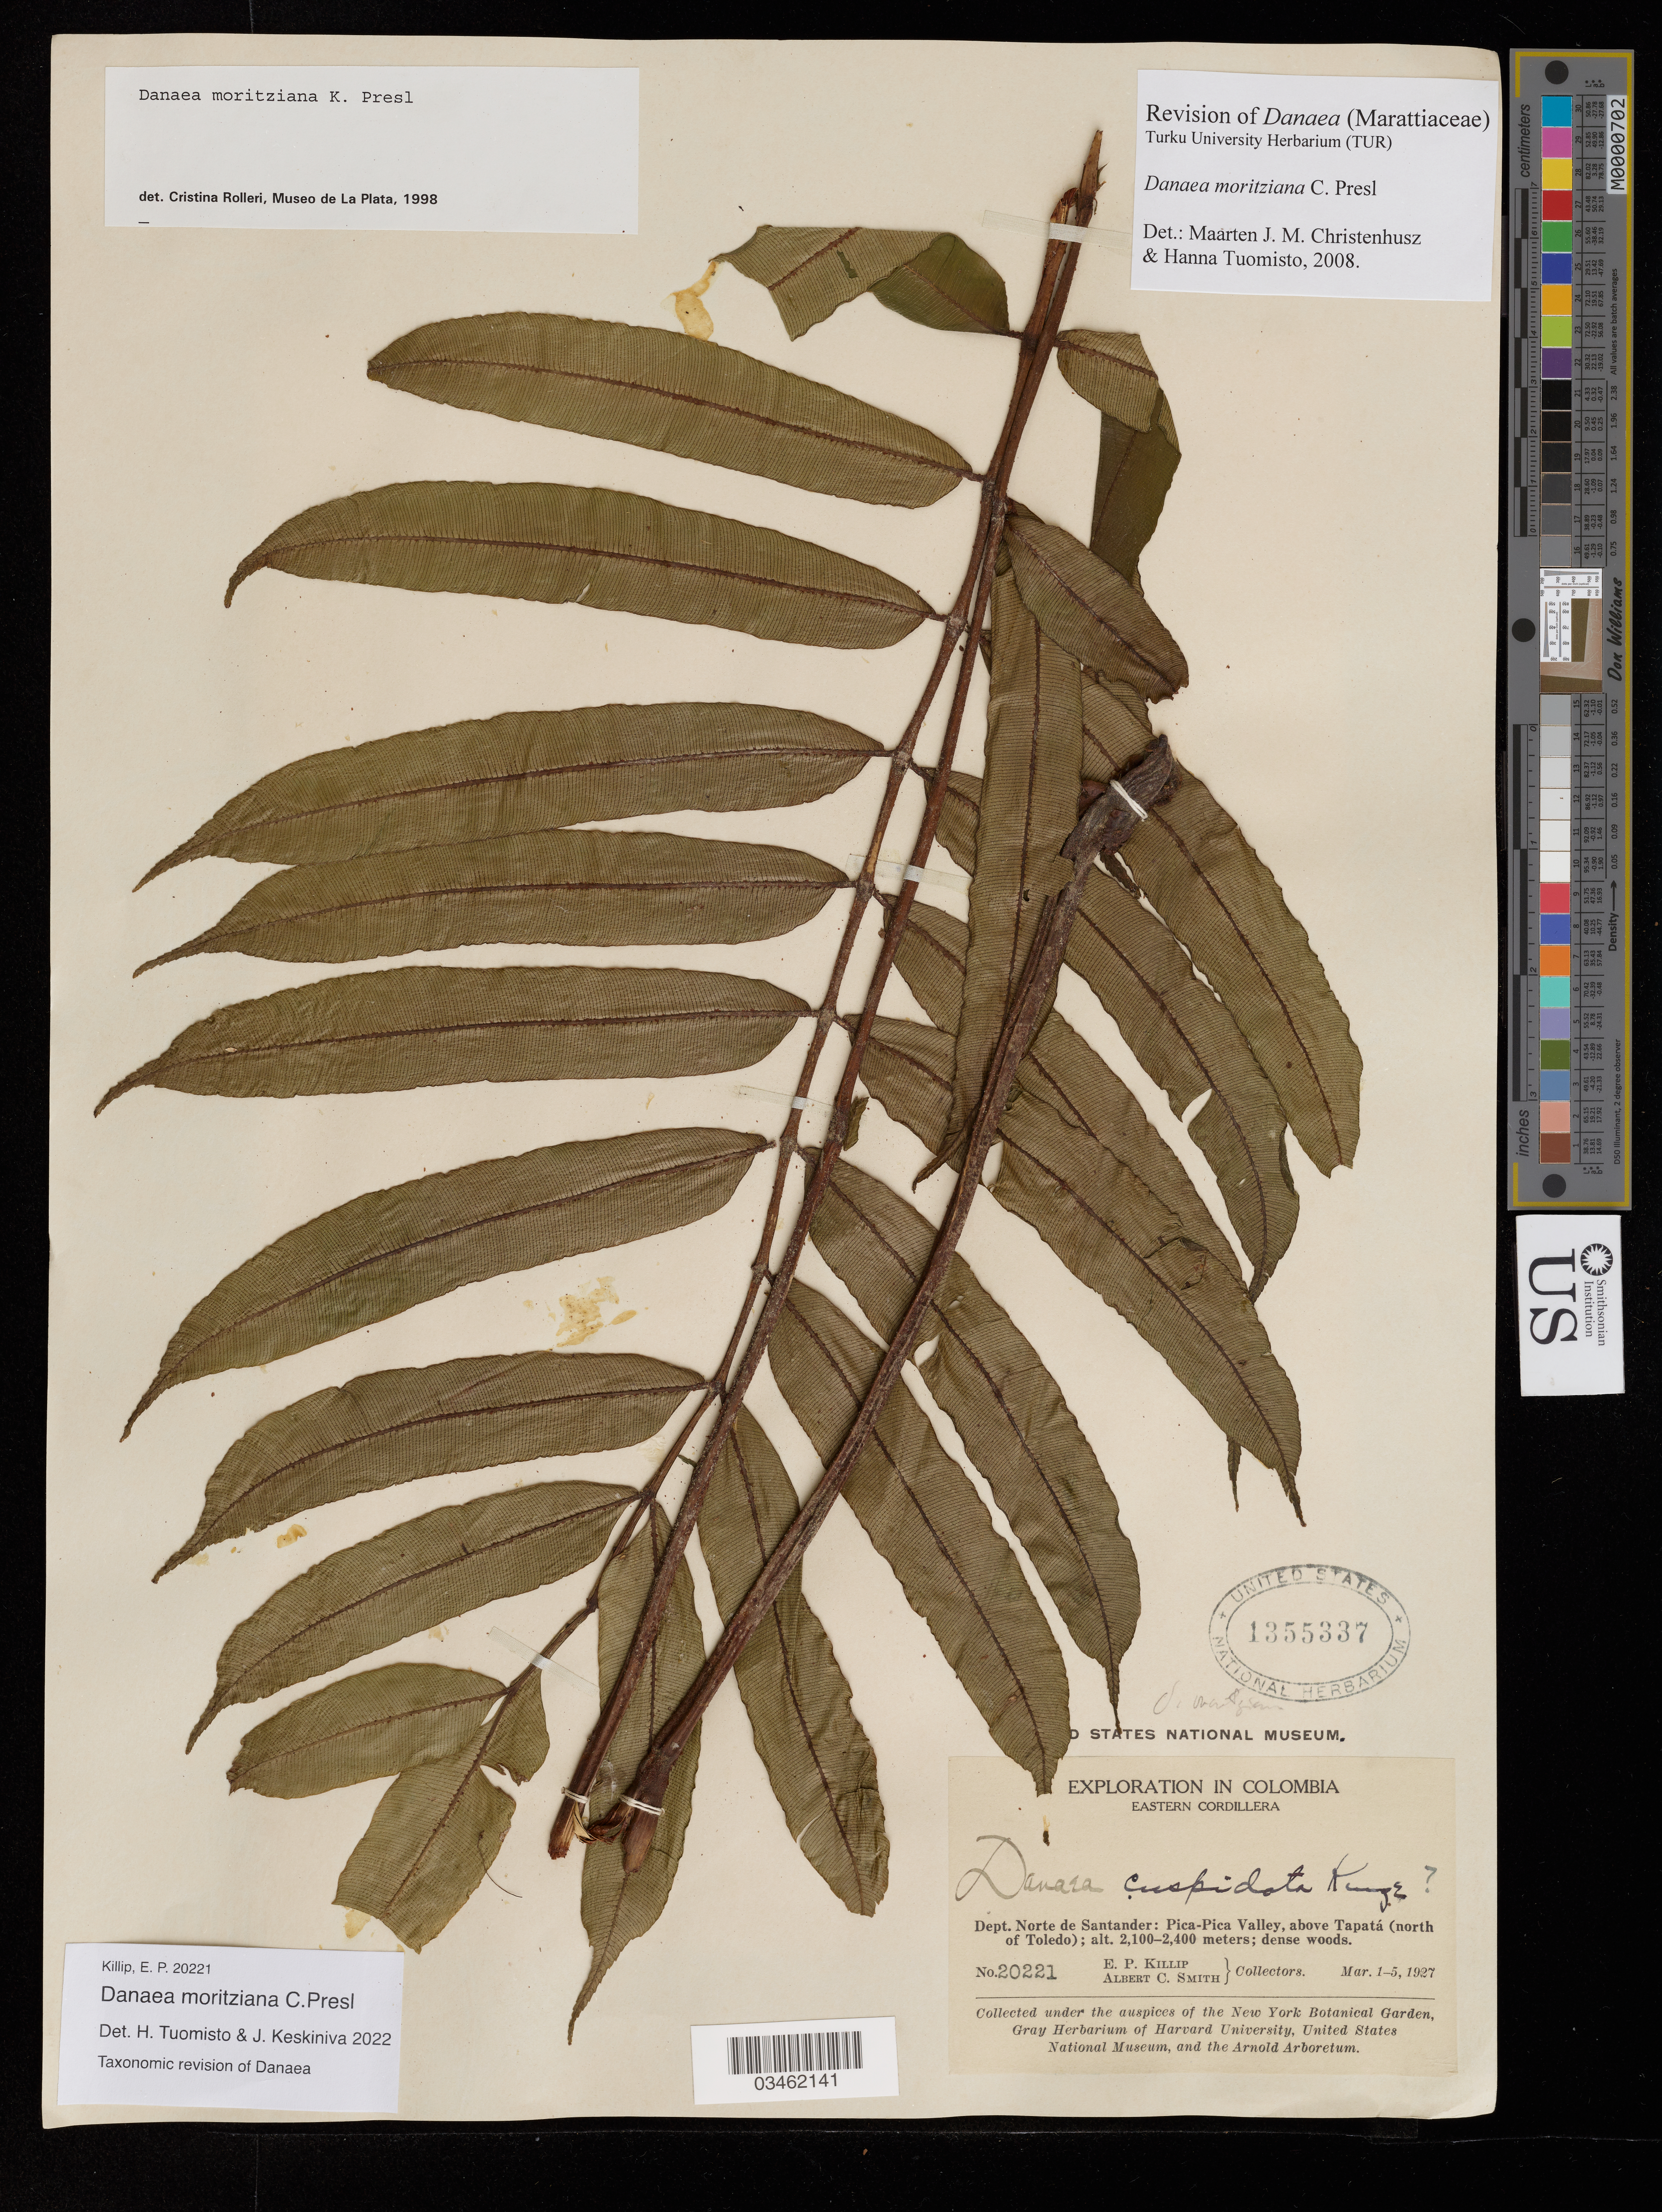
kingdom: Plantae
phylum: Tracheophyta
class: Polypodiopsida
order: Marattiales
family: Marattiaceae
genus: Danaea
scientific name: Danaea moritziana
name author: C. Presl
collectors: E. P. Killip & A. C. Smith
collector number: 20221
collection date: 1927-03-01/1927-03-05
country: Colombia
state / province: Norte de Santander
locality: Exploration in Colombia. Eastern Cordillera. Dept. Norte de Santander: Pica-Pica Valley, above Tapatá (north of Toledo).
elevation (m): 2100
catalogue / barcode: US 1355337